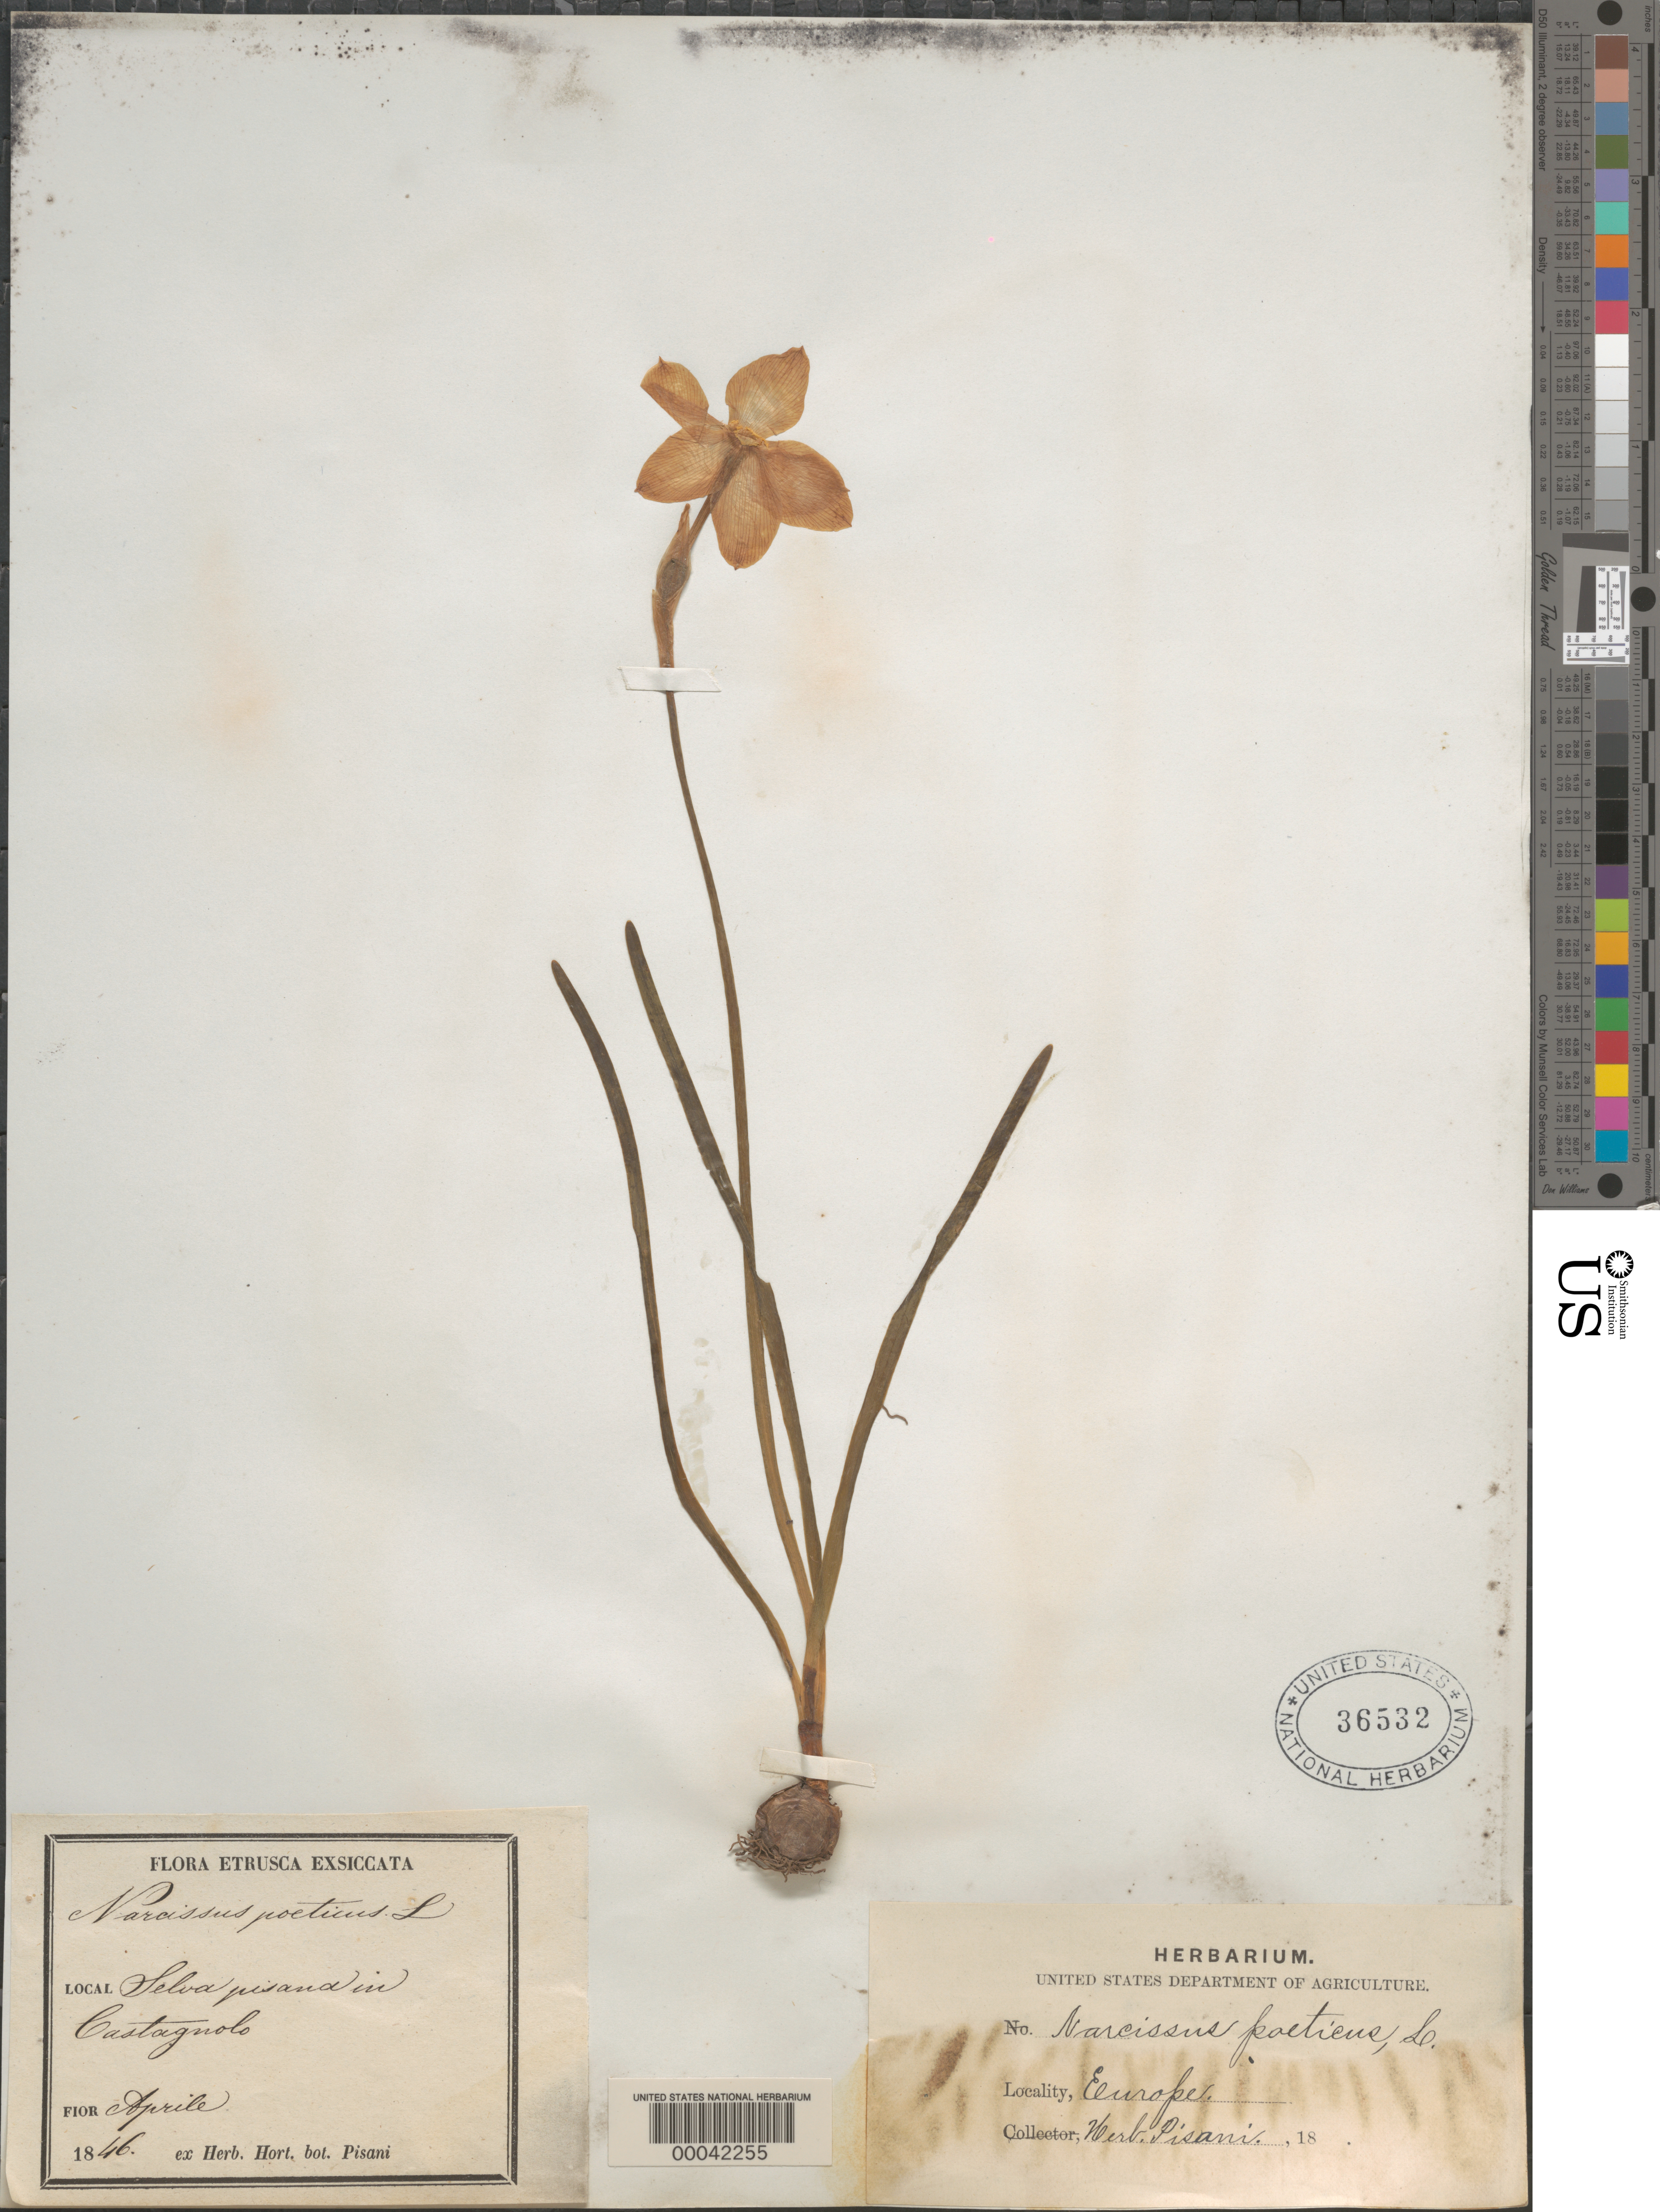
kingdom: Plantae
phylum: Tracheophyta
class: Liliopsida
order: Asparagales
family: Amaryllidaceae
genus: Narcissus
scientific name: Narcissus poeticus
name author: L.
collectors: ex herb. Pisani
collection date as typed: Apr 1846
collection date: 1846-04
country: Italy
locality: Castagnolo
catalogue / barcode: US 36532